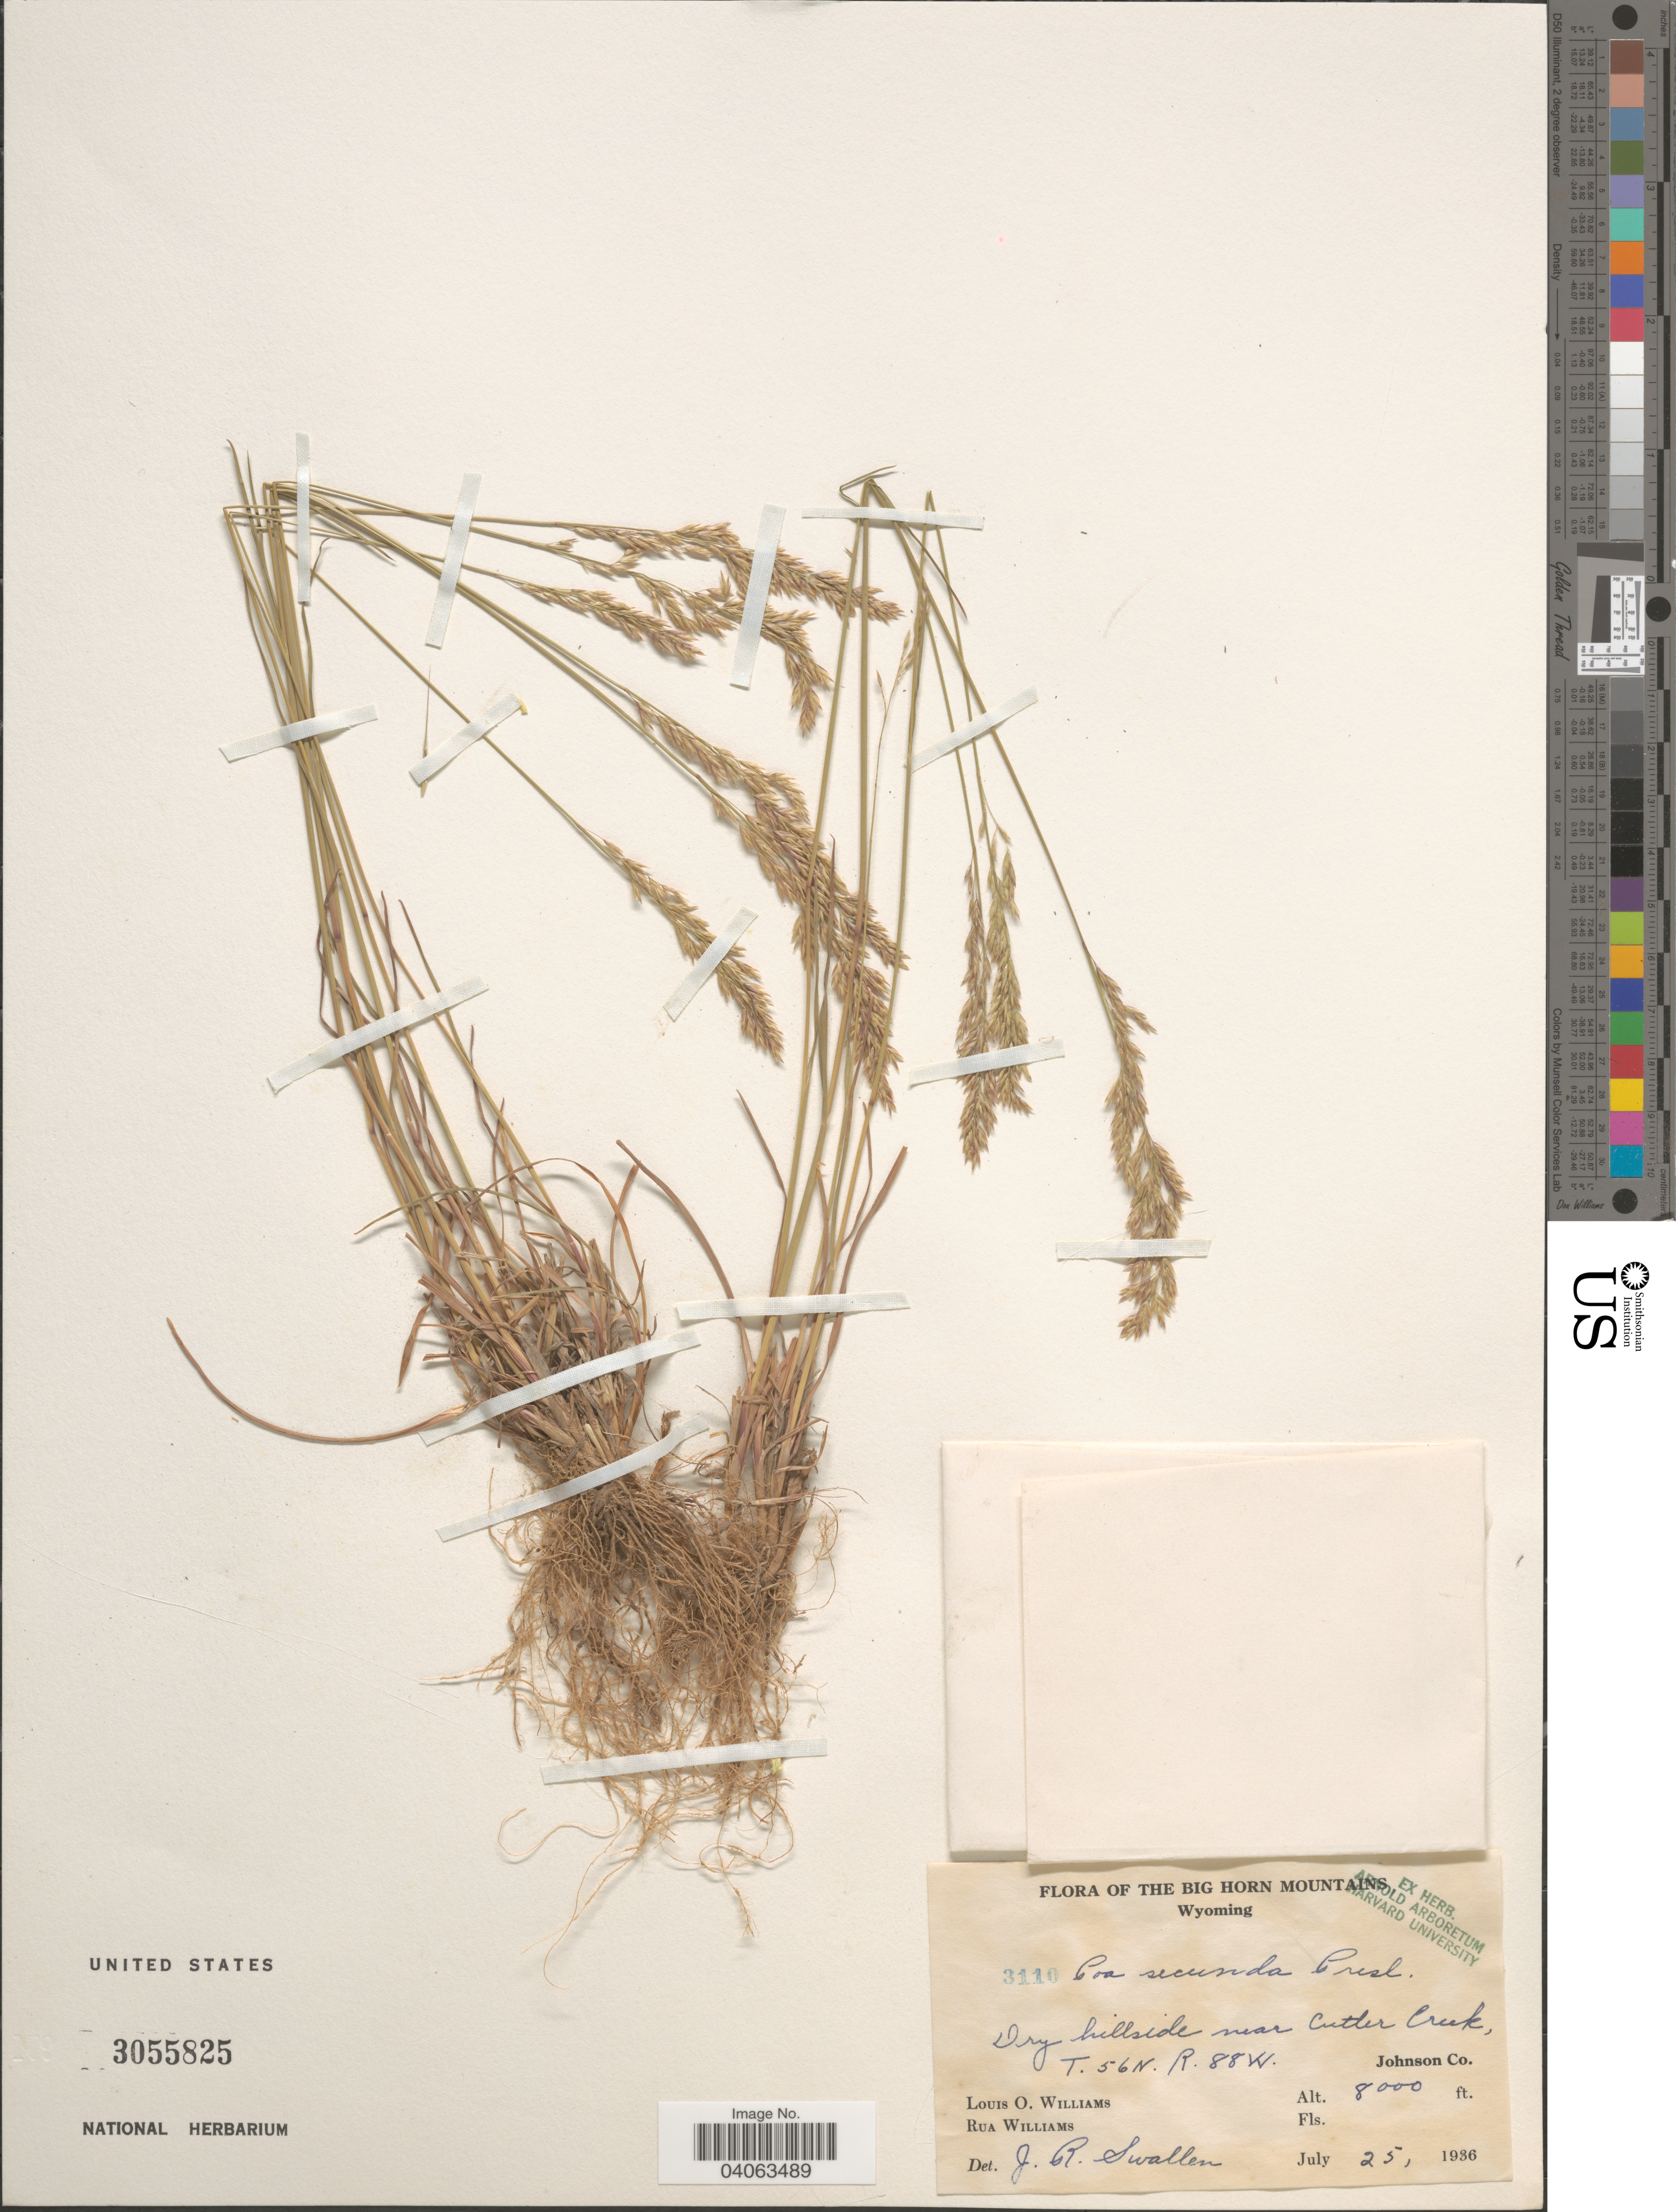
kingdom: Plantae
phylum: Tracheophyta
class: Liliopsida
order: Poales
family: Poaceae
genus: Poa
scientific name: Poa secunda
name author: J. Presl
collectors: L. O. Williams & R. P. Williams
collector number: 3110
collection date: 1936-07-25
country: United States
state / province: Wyoming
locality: Big Horn Mountains. Dry hillside near Cutler Creek, T.56N. R.88W. Johnson Co.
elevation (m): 2438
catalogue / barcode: US 3055825